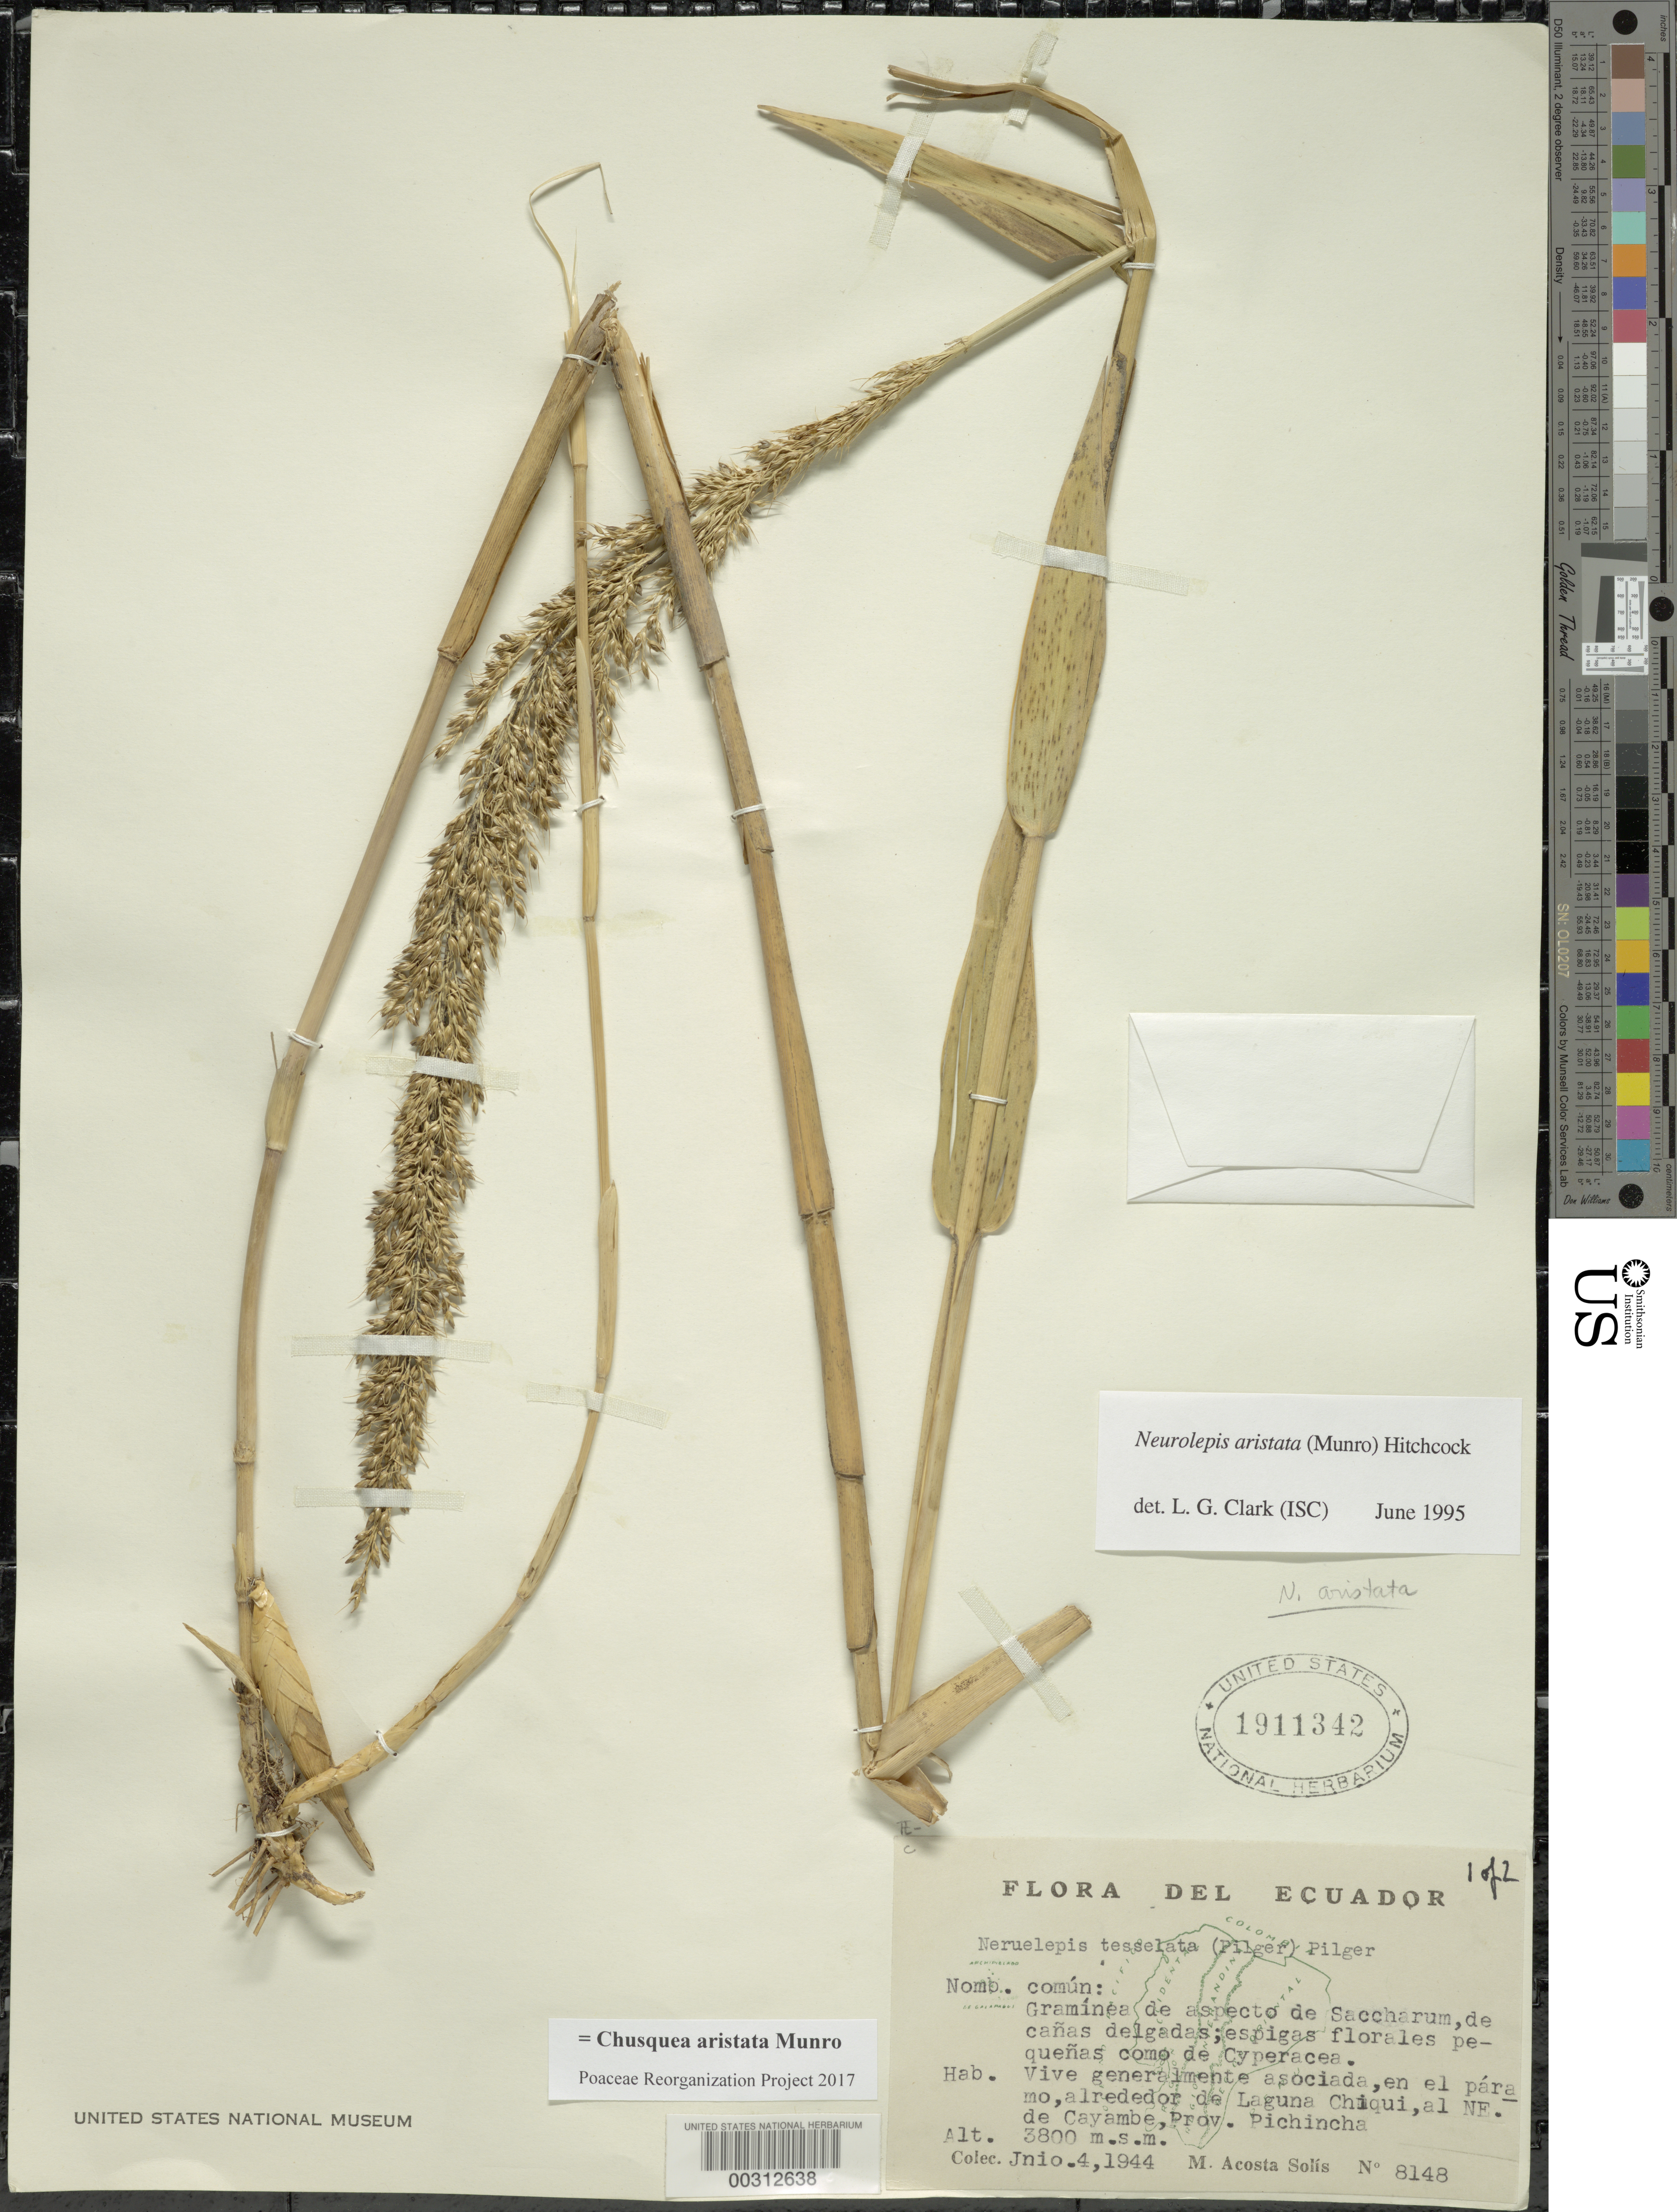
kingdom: Plantae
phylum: Tracheophyta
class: Liliopsida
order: Poales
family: Poaceae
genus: Chusquea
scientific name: Chusquea aristata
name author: Munro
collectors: M. Acosta Solis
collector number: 8148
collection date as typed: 04 Jun 1944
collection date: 1944-06-04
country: Ecuador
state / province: Pichincha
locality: Laguna chiqui, Cayambe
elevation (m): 3800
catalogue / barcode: US 1911342